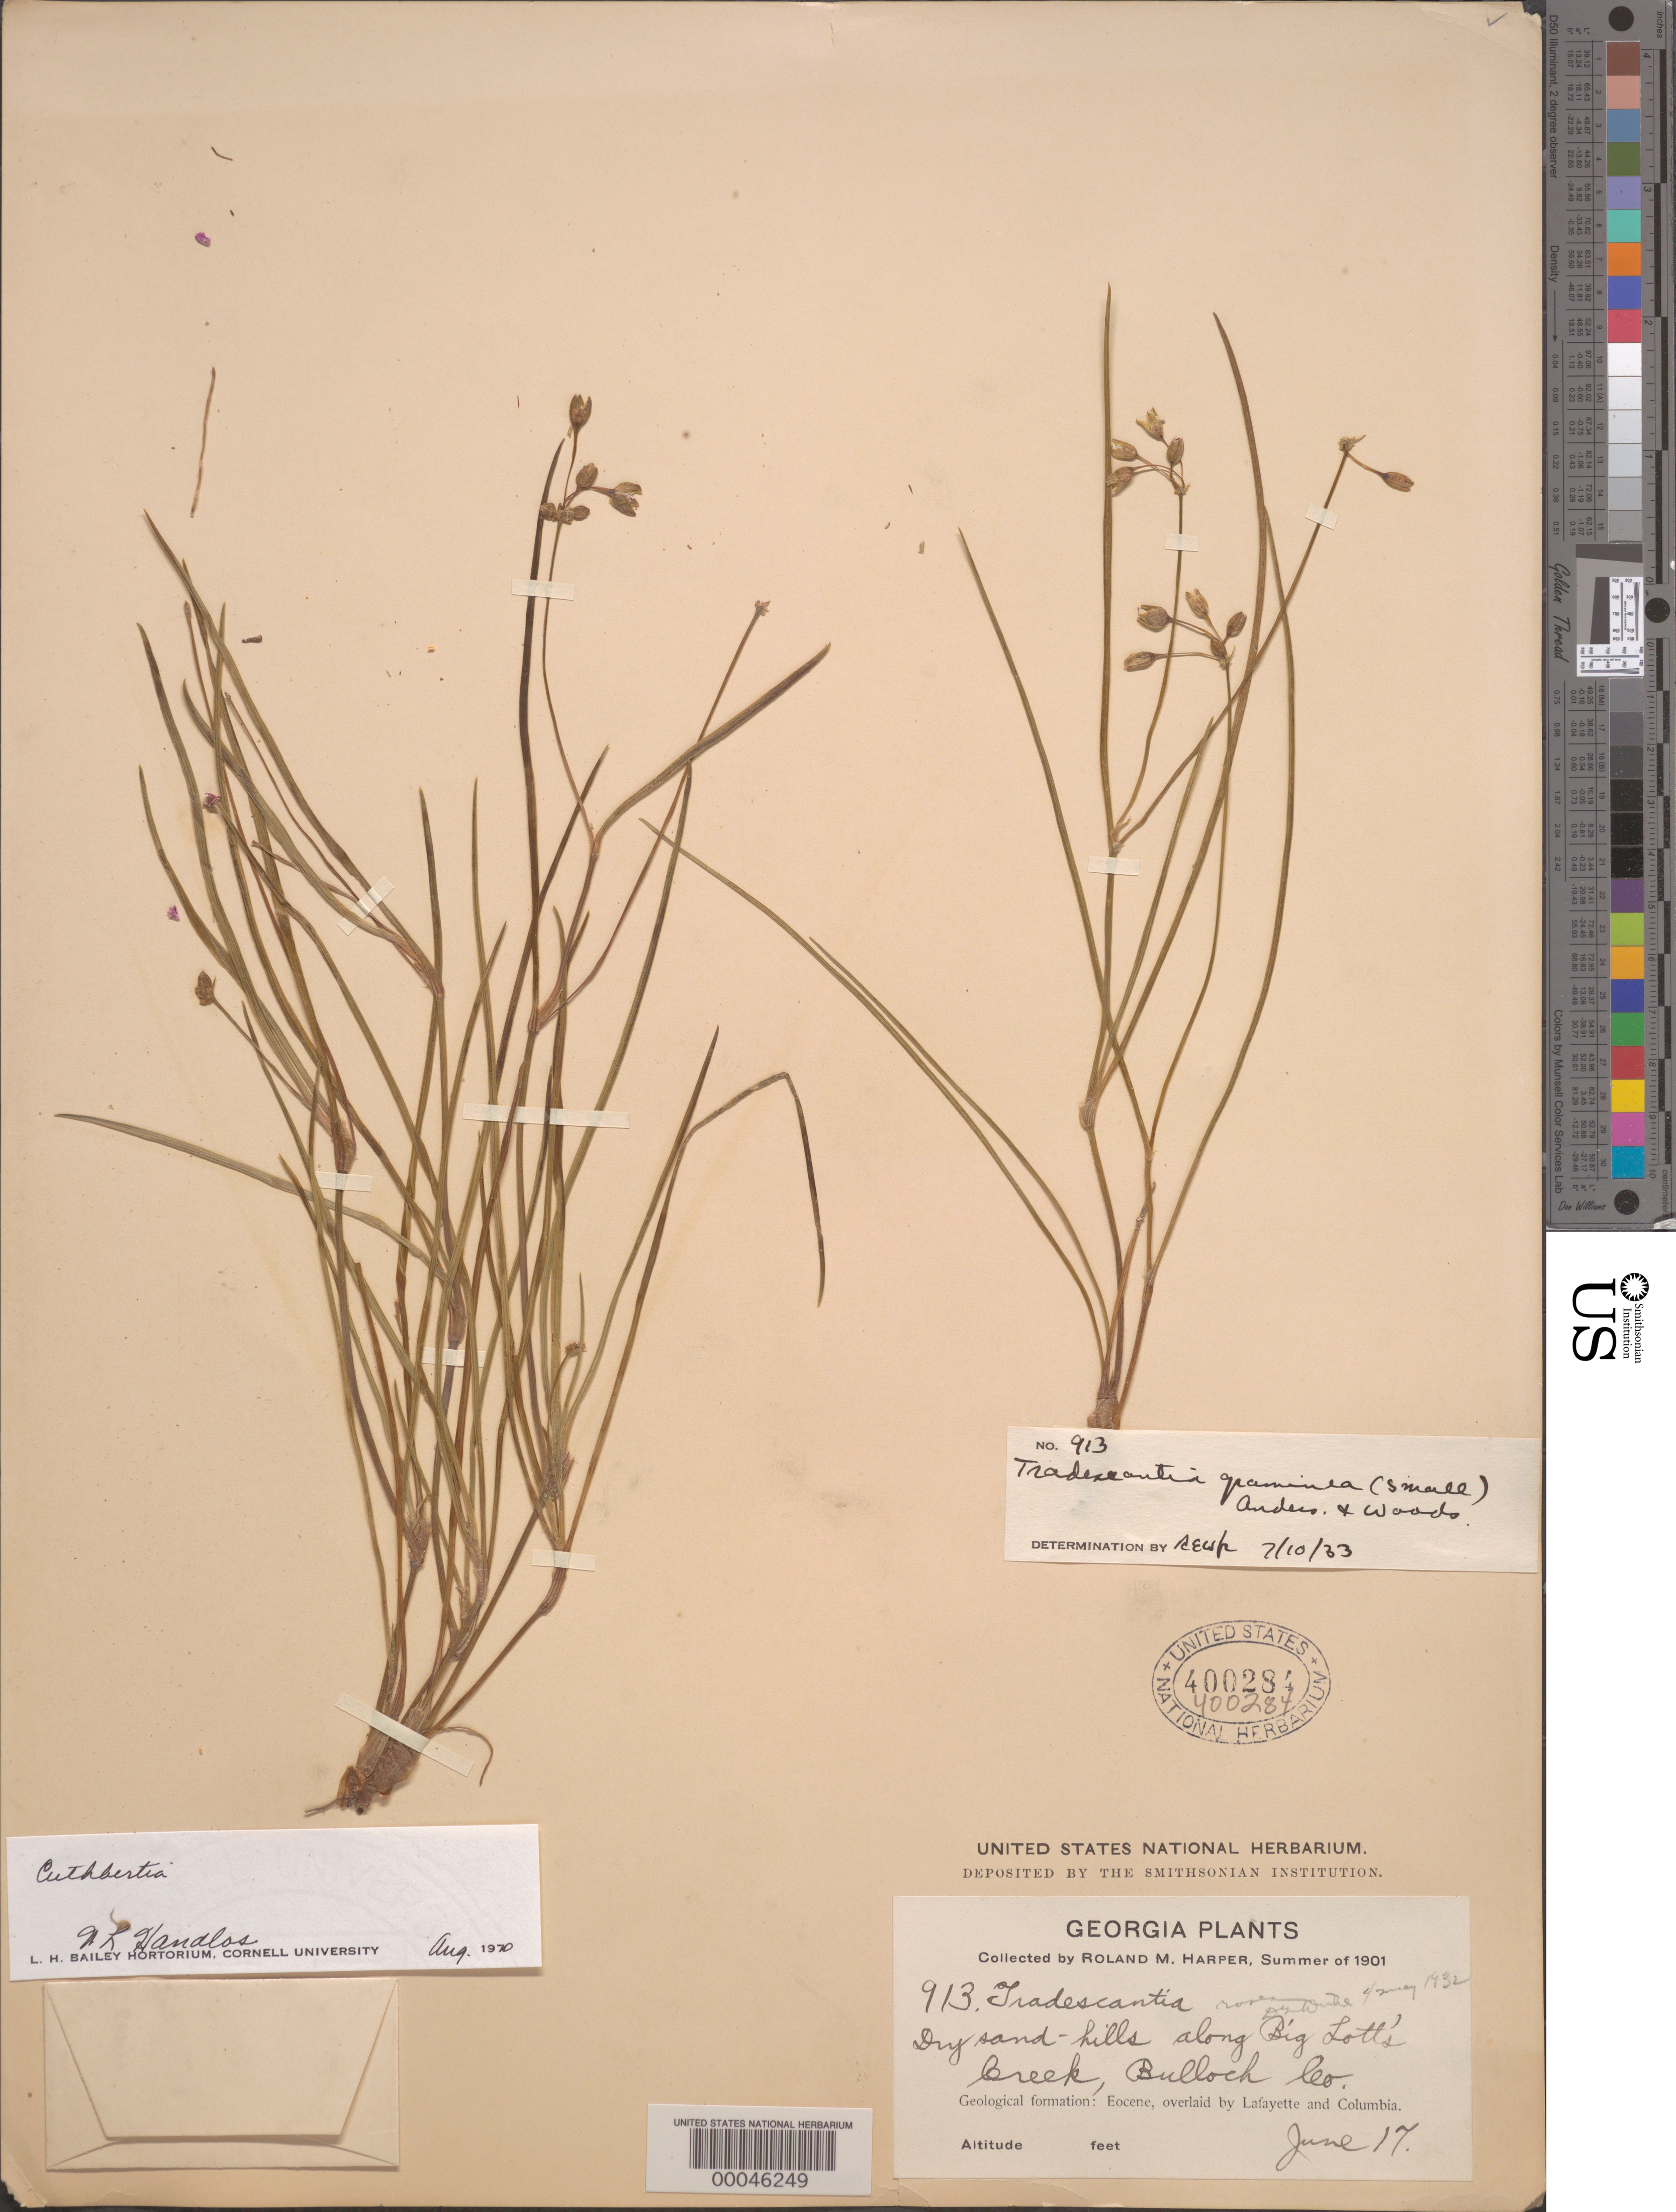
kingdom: Plantae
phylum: Tracheophyta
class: Liliopsida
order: Commelinales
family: Commelinaceae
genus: Cuthbertia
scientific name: Cuthbertia graminea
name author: Small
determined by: Strong, Mark T., (BOT), Smithsonian Institution - National Museum of Natural History (UNITED STATES)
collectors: R. M. Harper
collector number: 913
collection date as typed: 17 Jun 1901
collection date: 1901-06-17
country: United States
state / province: Georgia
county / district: Bulloch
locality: Big lotts creek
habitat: Dry sand hills along creek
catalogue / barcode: US 400284